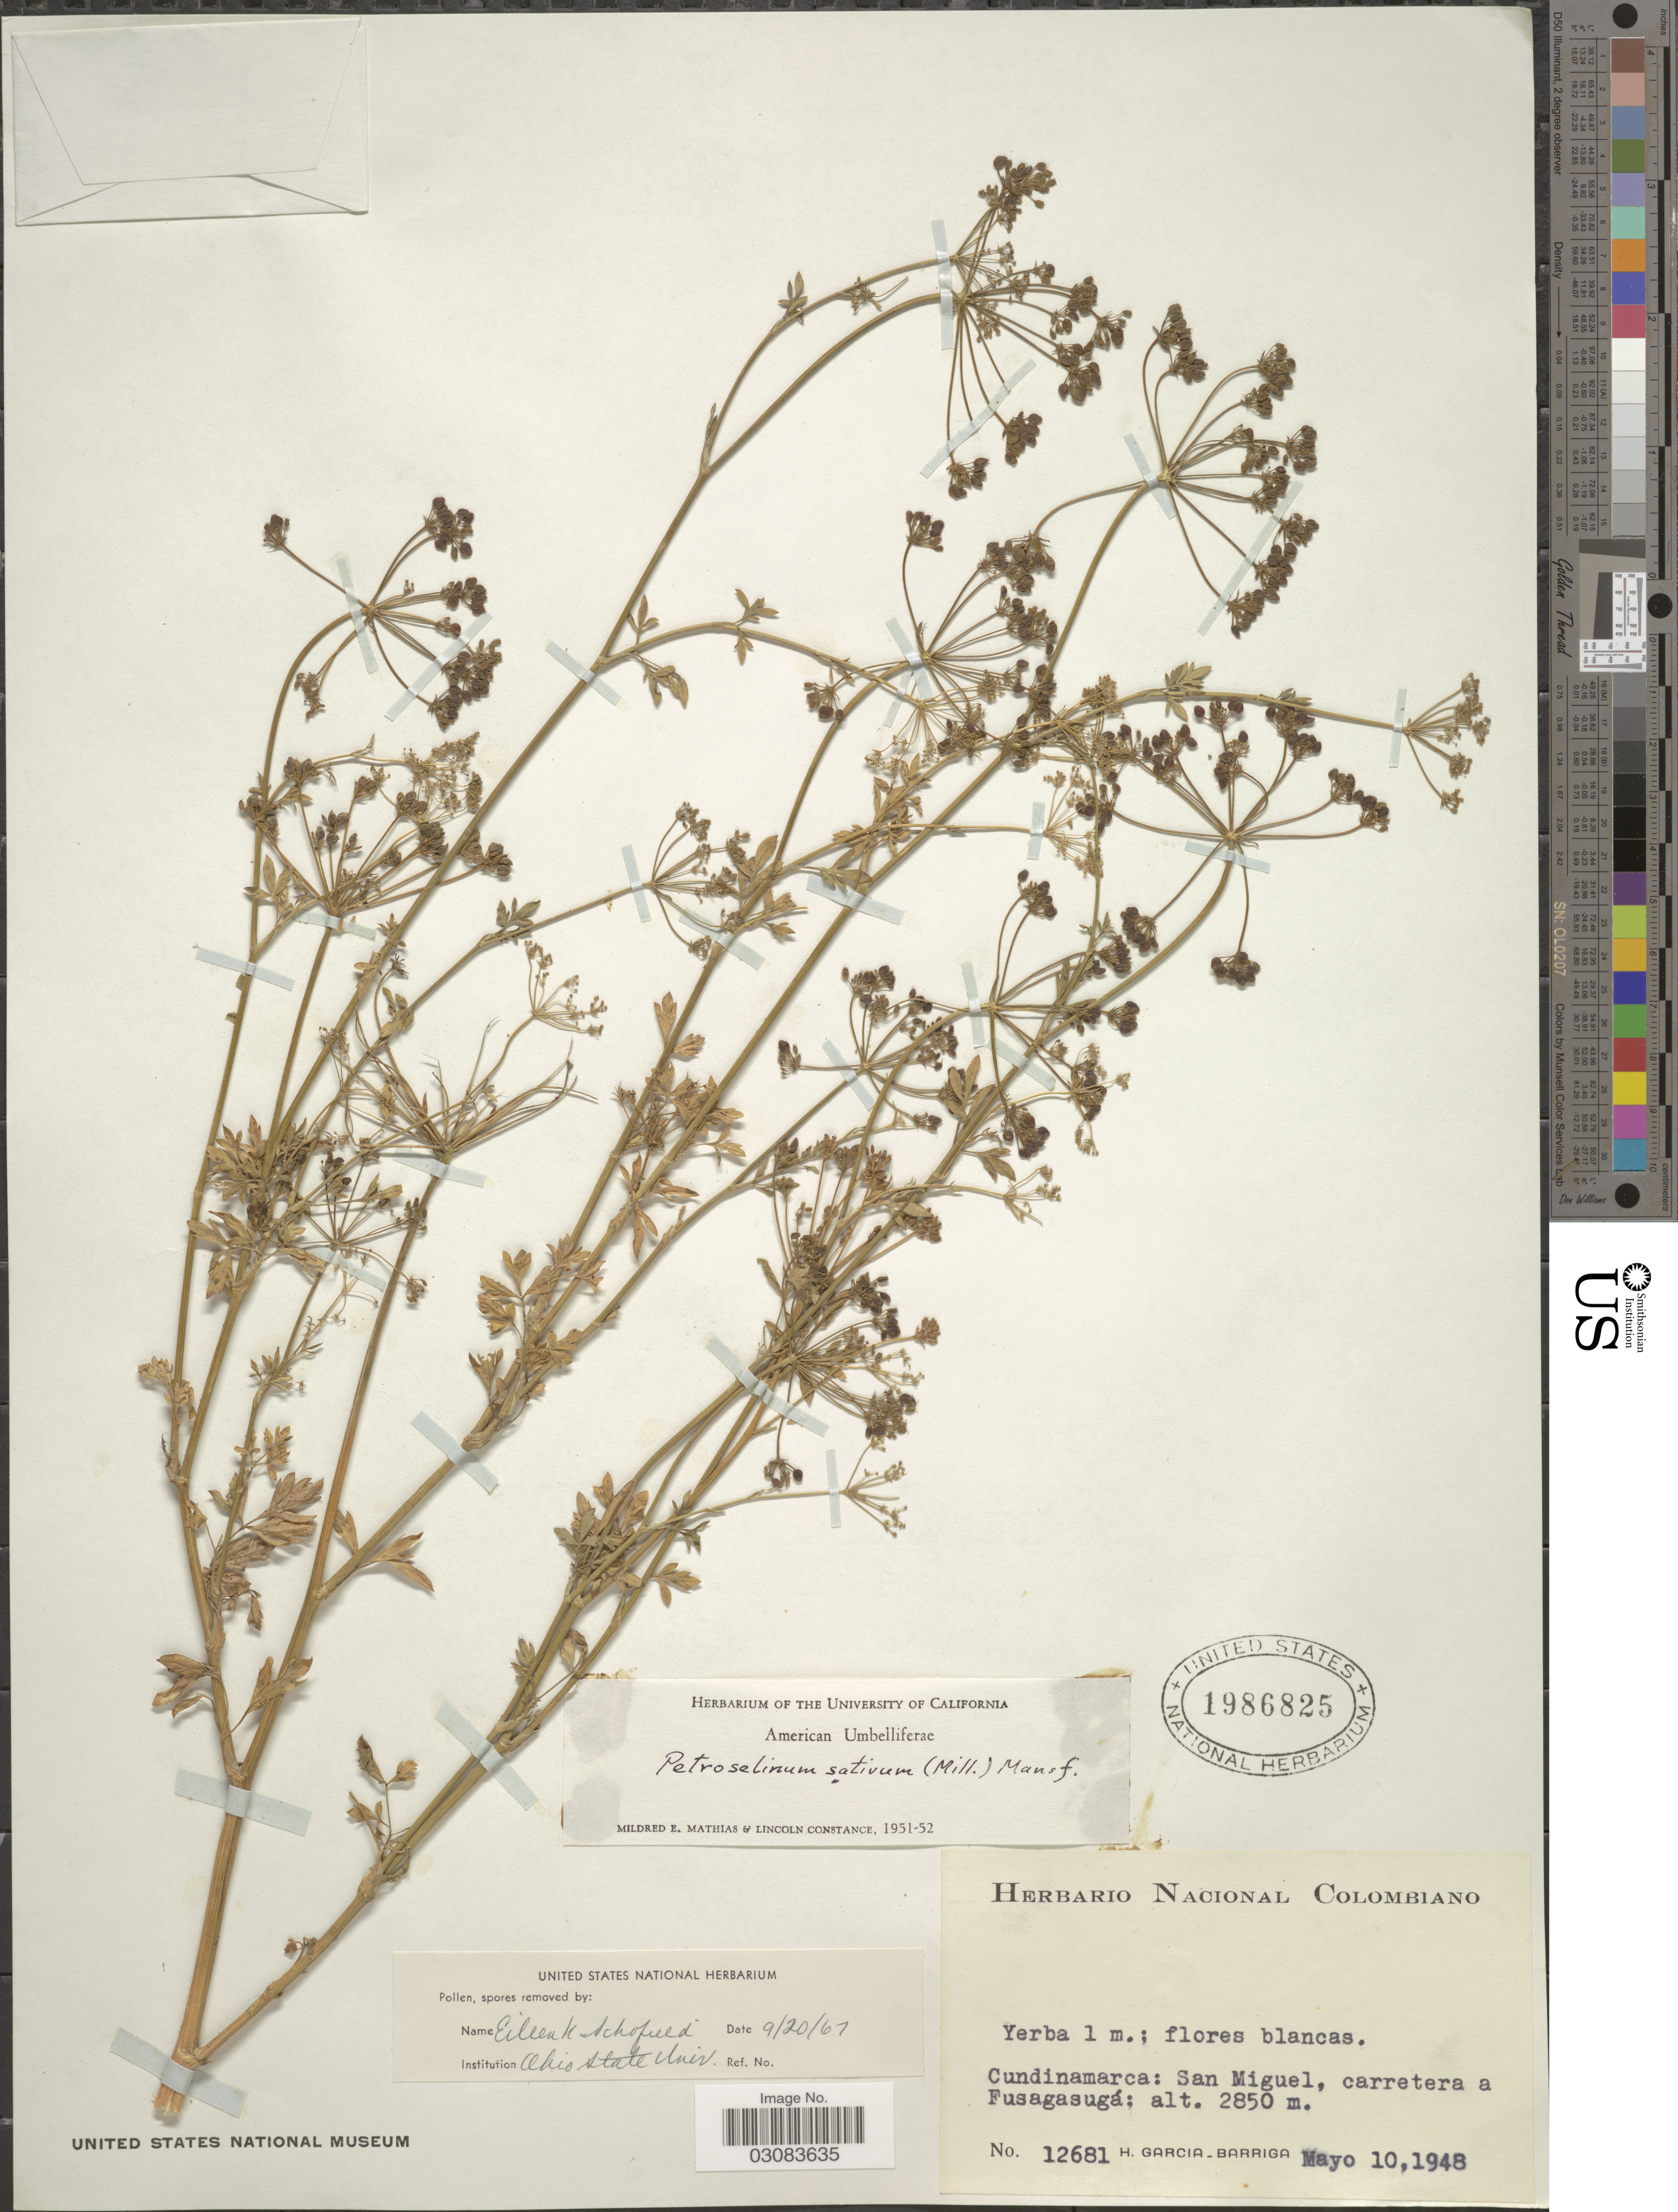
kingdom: Plantae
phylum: Tracheophyta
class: Magnoliopsida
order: Apiales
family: Apiaceae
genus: Petroselinum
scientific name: Petroselinum crispum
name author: (Mill.) Fuss.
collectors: H. García Barriga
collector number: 12681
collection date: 1948-05-10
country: Colombia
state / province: Cundinamarca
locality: San Miguel, carretera a Fusagasugá.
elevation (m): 2850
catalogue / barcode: US 1986825